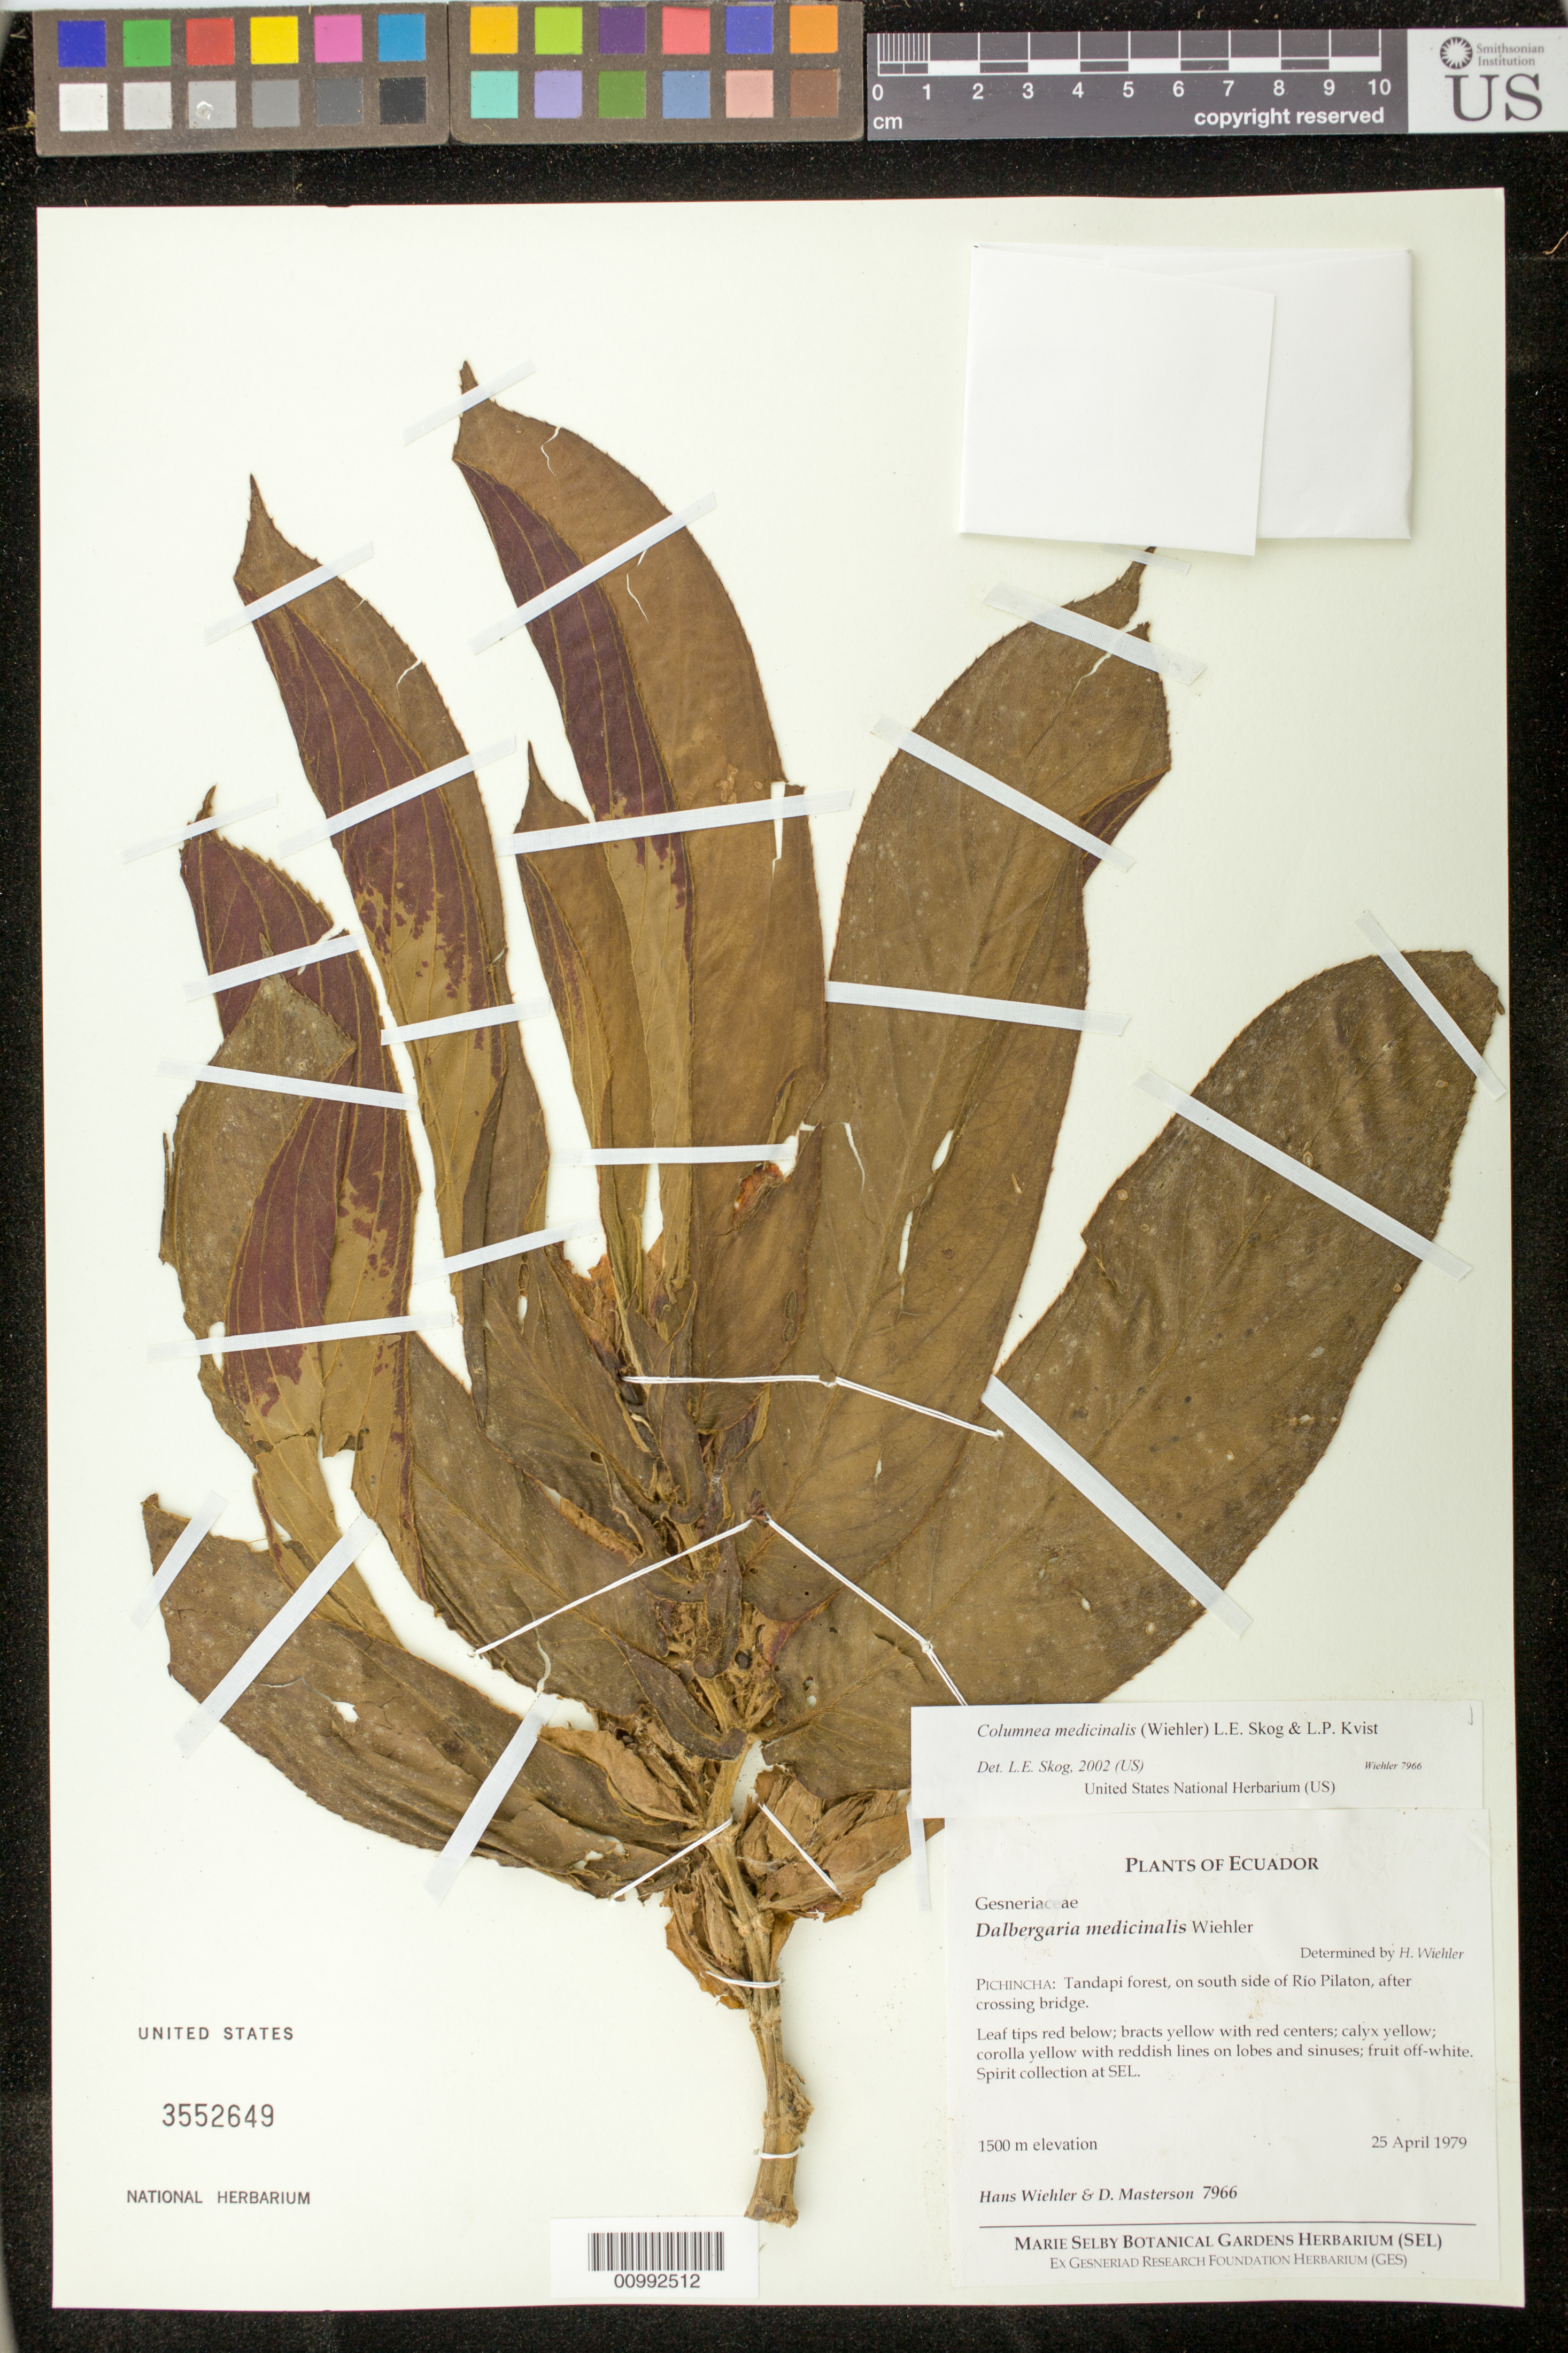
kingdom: Plantae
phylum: Tracheophyta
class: Magnoliopsida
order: Lamiales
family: Gesneriaceae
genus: Columnea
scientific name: Columnea medicinalis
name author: (Wiehler) L.E. Skog & L.P. Kvist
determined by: Skog, Laurence E.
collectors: H. J. Wiehler & D. Masterson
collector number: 7966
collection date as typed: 25 Apr 1979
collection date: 1979-04-25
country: Ecuador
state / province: Pichincha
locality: Pichincha: Tandapi forest, on south side of Rio Pilaton, after crossing bridge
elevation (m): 1500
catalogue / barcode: US 3552649